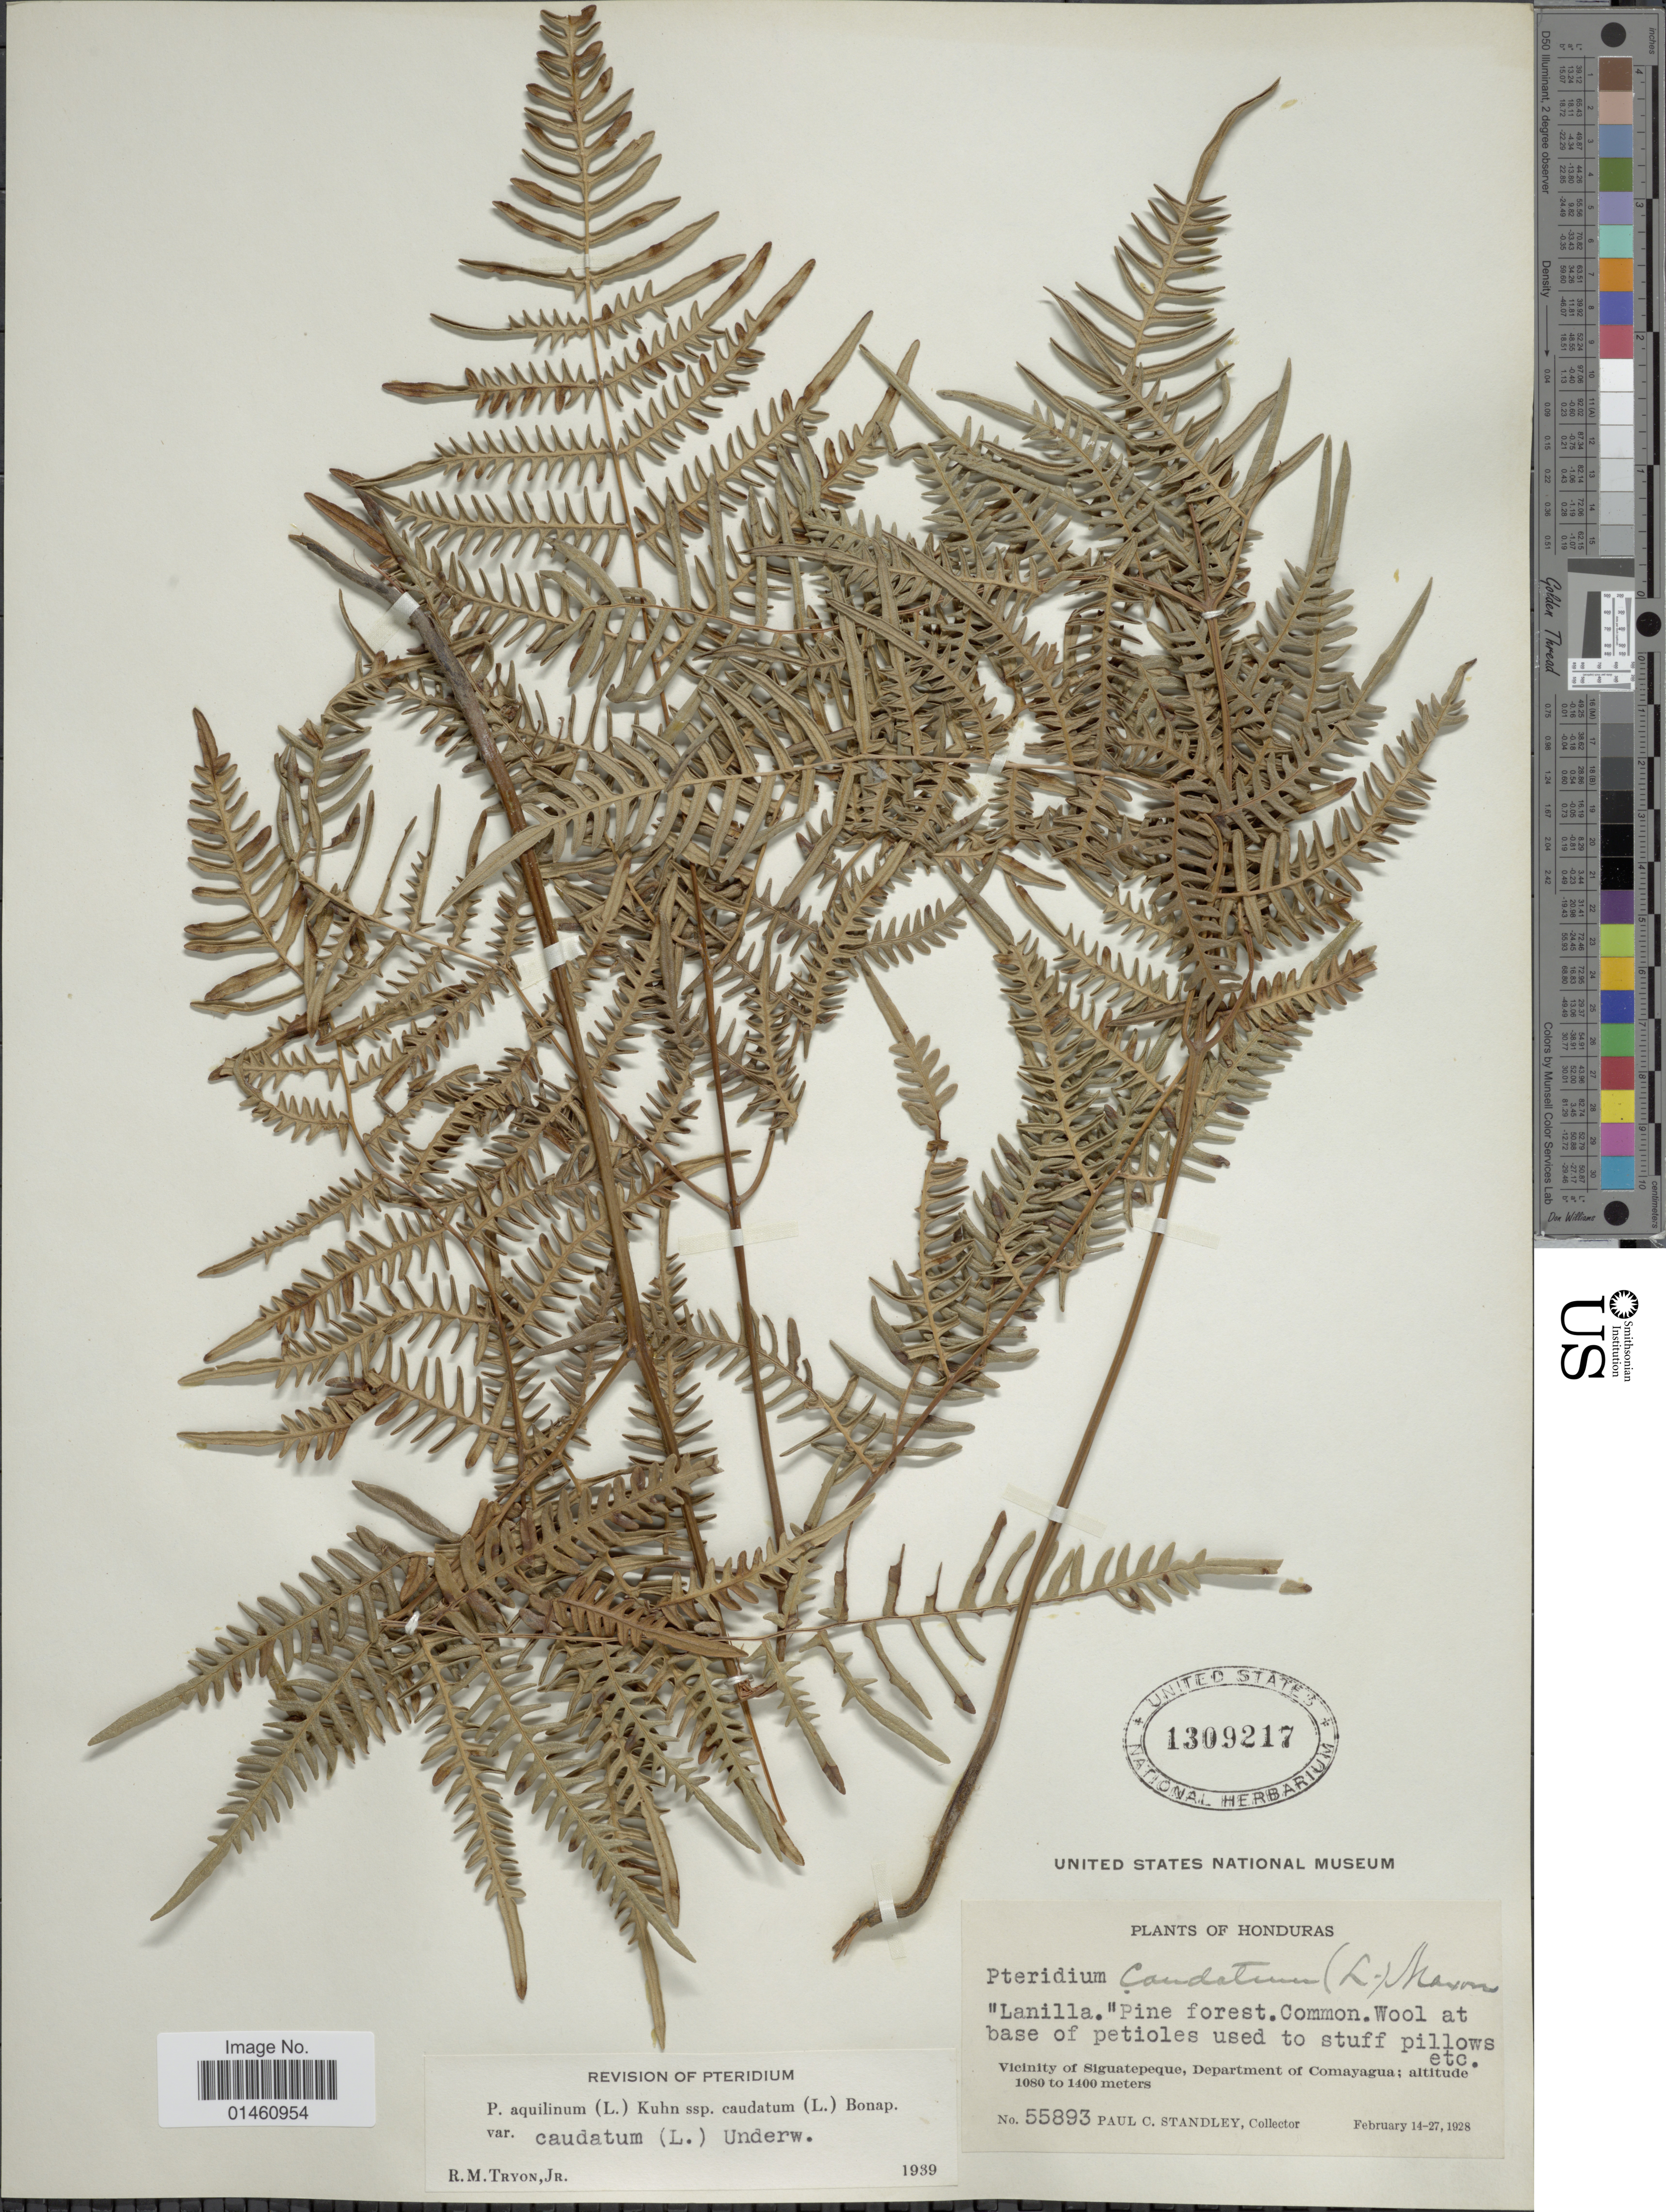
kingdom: Plantae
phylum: Tracheophyta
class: Polypodiopsida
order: Polypodiales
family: Dennstaedtiaceae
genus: Pteridium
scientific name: Pteridium caudatum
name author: (L.) Maxon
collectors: P. C. Standley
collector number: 55893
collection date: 1928-02-14/1928-02-27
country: Honduras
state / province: Comayagua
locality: Vicinity of Siguatepeque.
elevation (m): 1080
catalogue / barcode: US 1309217